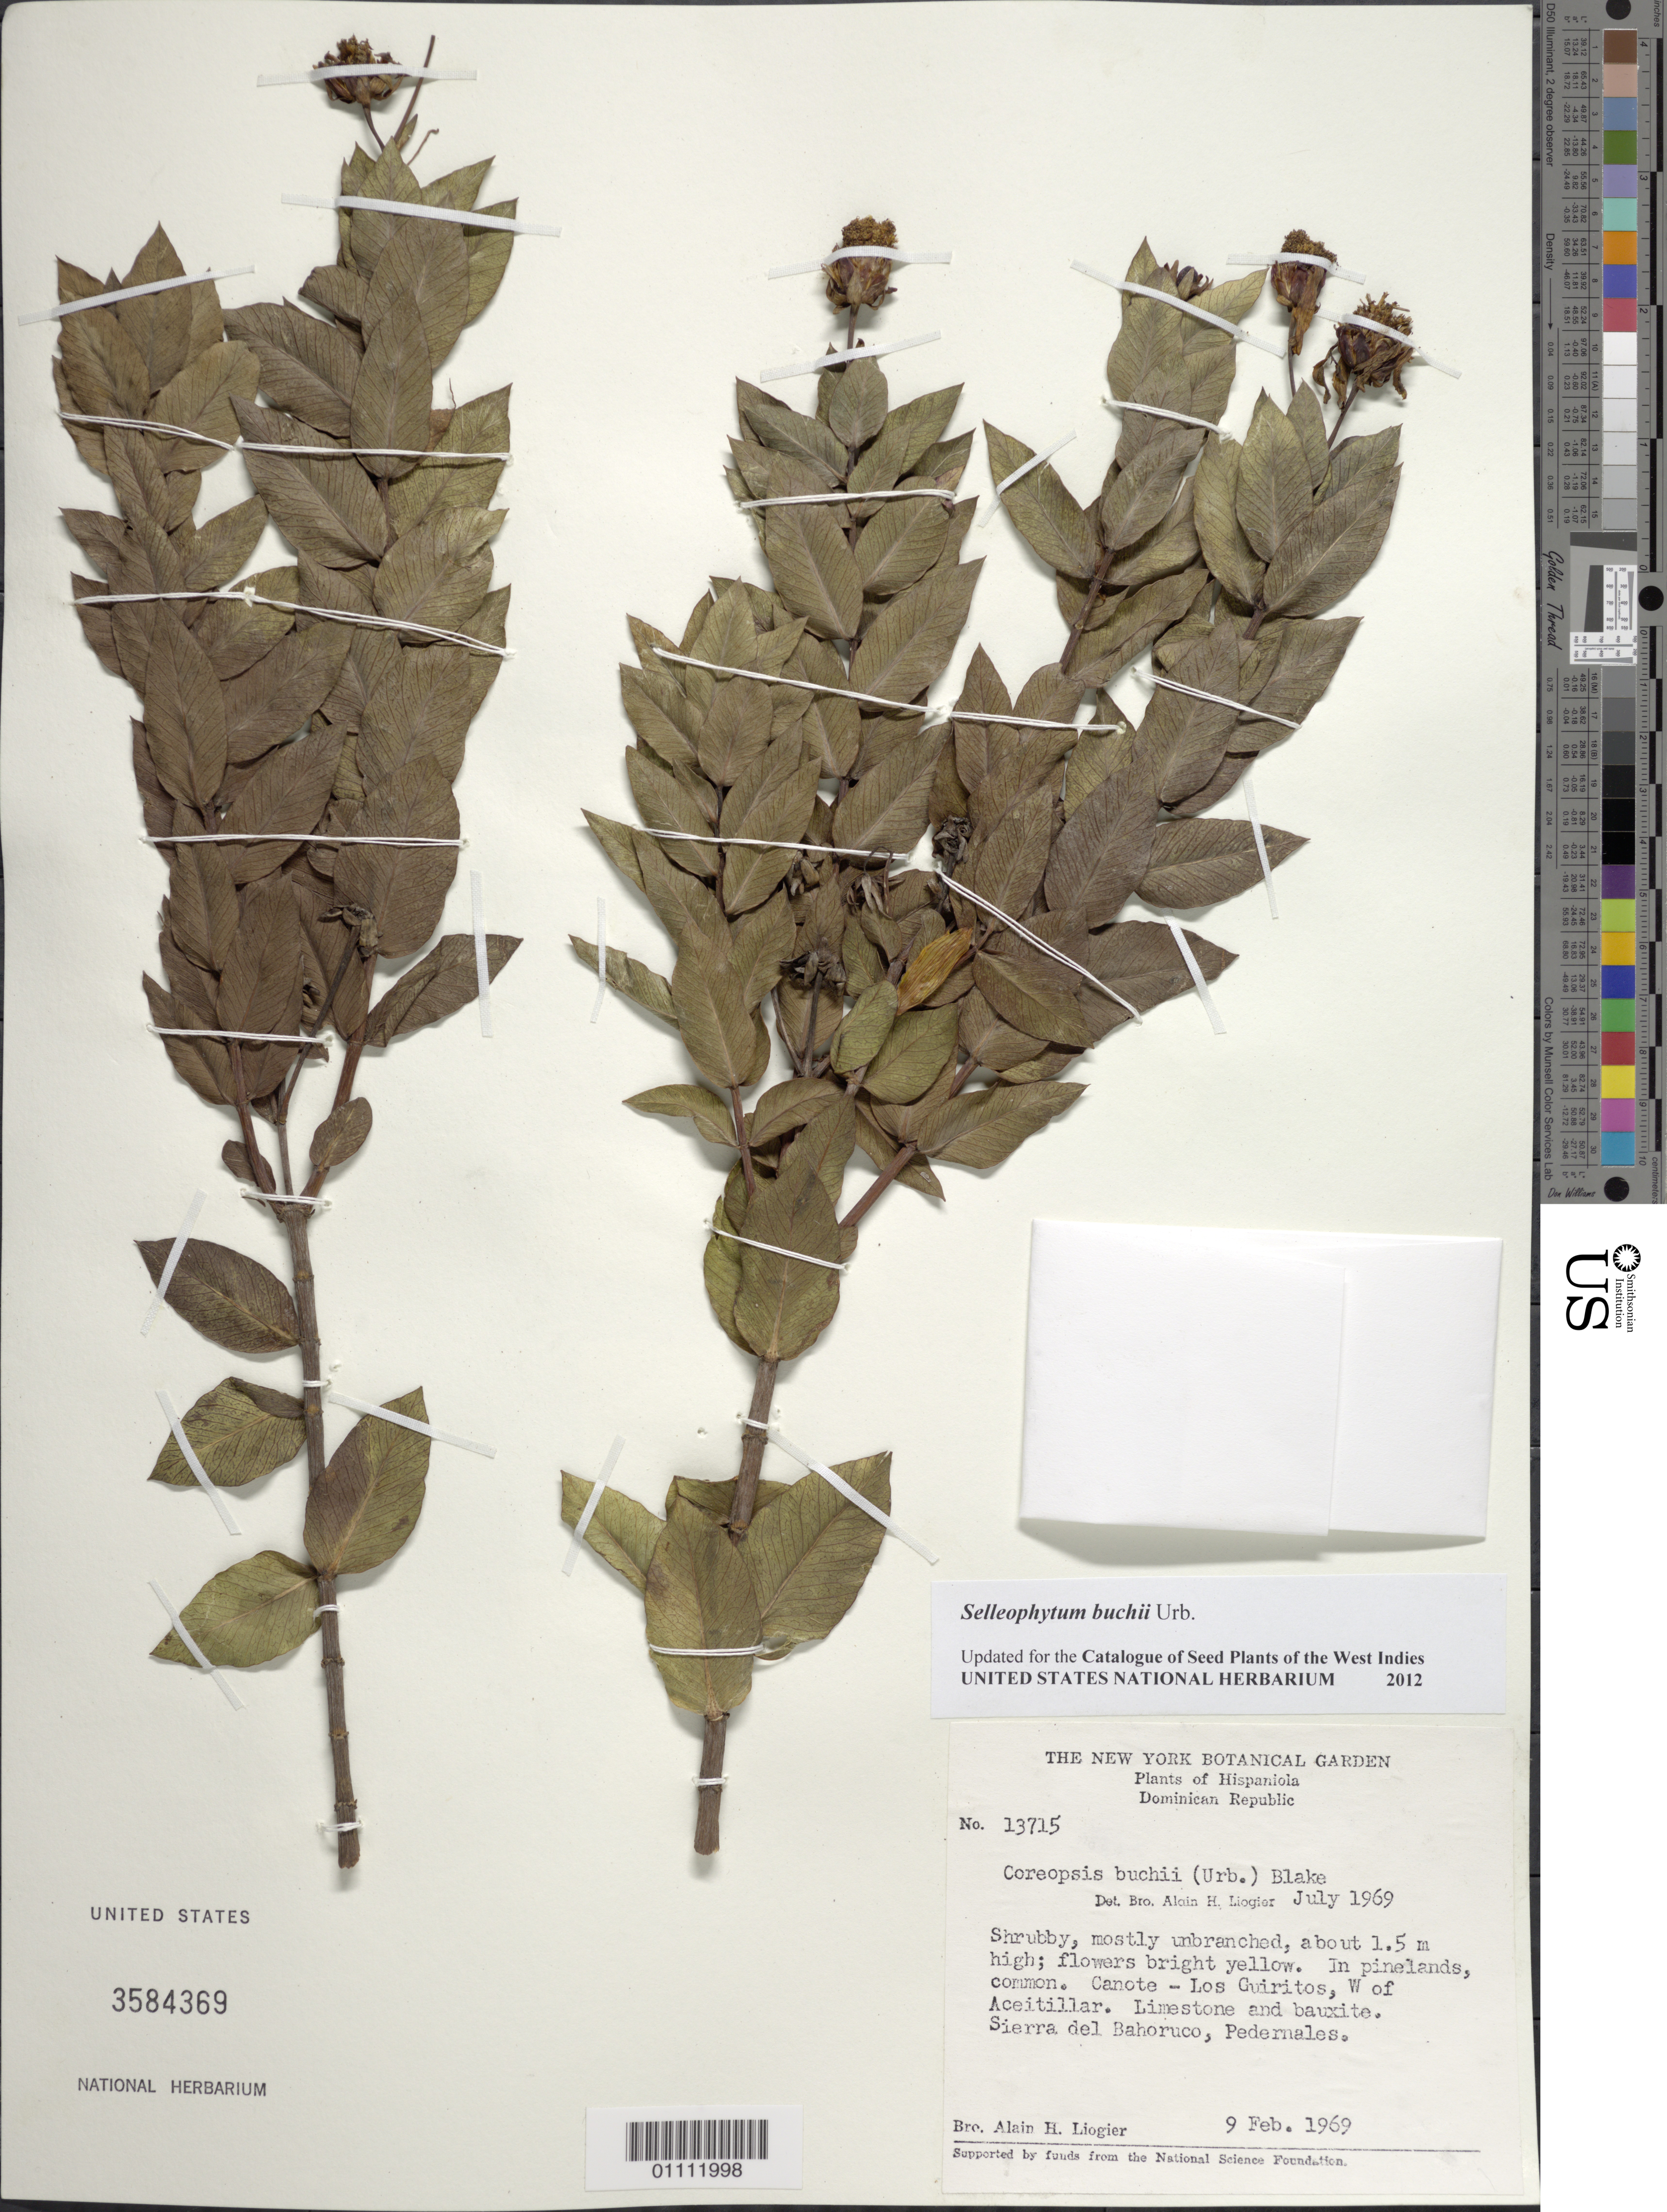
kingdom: Plantae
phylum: Tracheophyta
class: Magnoliopsida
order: Asterales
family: Asteraceae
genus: Coreopsis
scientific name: Coreopsis buchii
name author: (Urb.) S.F. Blake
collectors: A. H. Liogier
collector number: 13715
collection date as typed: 09 Feb 1969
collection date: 1969-02-09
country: Dominican Republic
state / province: Pedernales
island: Hispaniola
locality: Sierra del Bahoruco, Canote - Los Guiritos, W of Aceitillar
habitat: Limestone and bauxite; in pinelands, common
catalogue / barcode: US 3584369